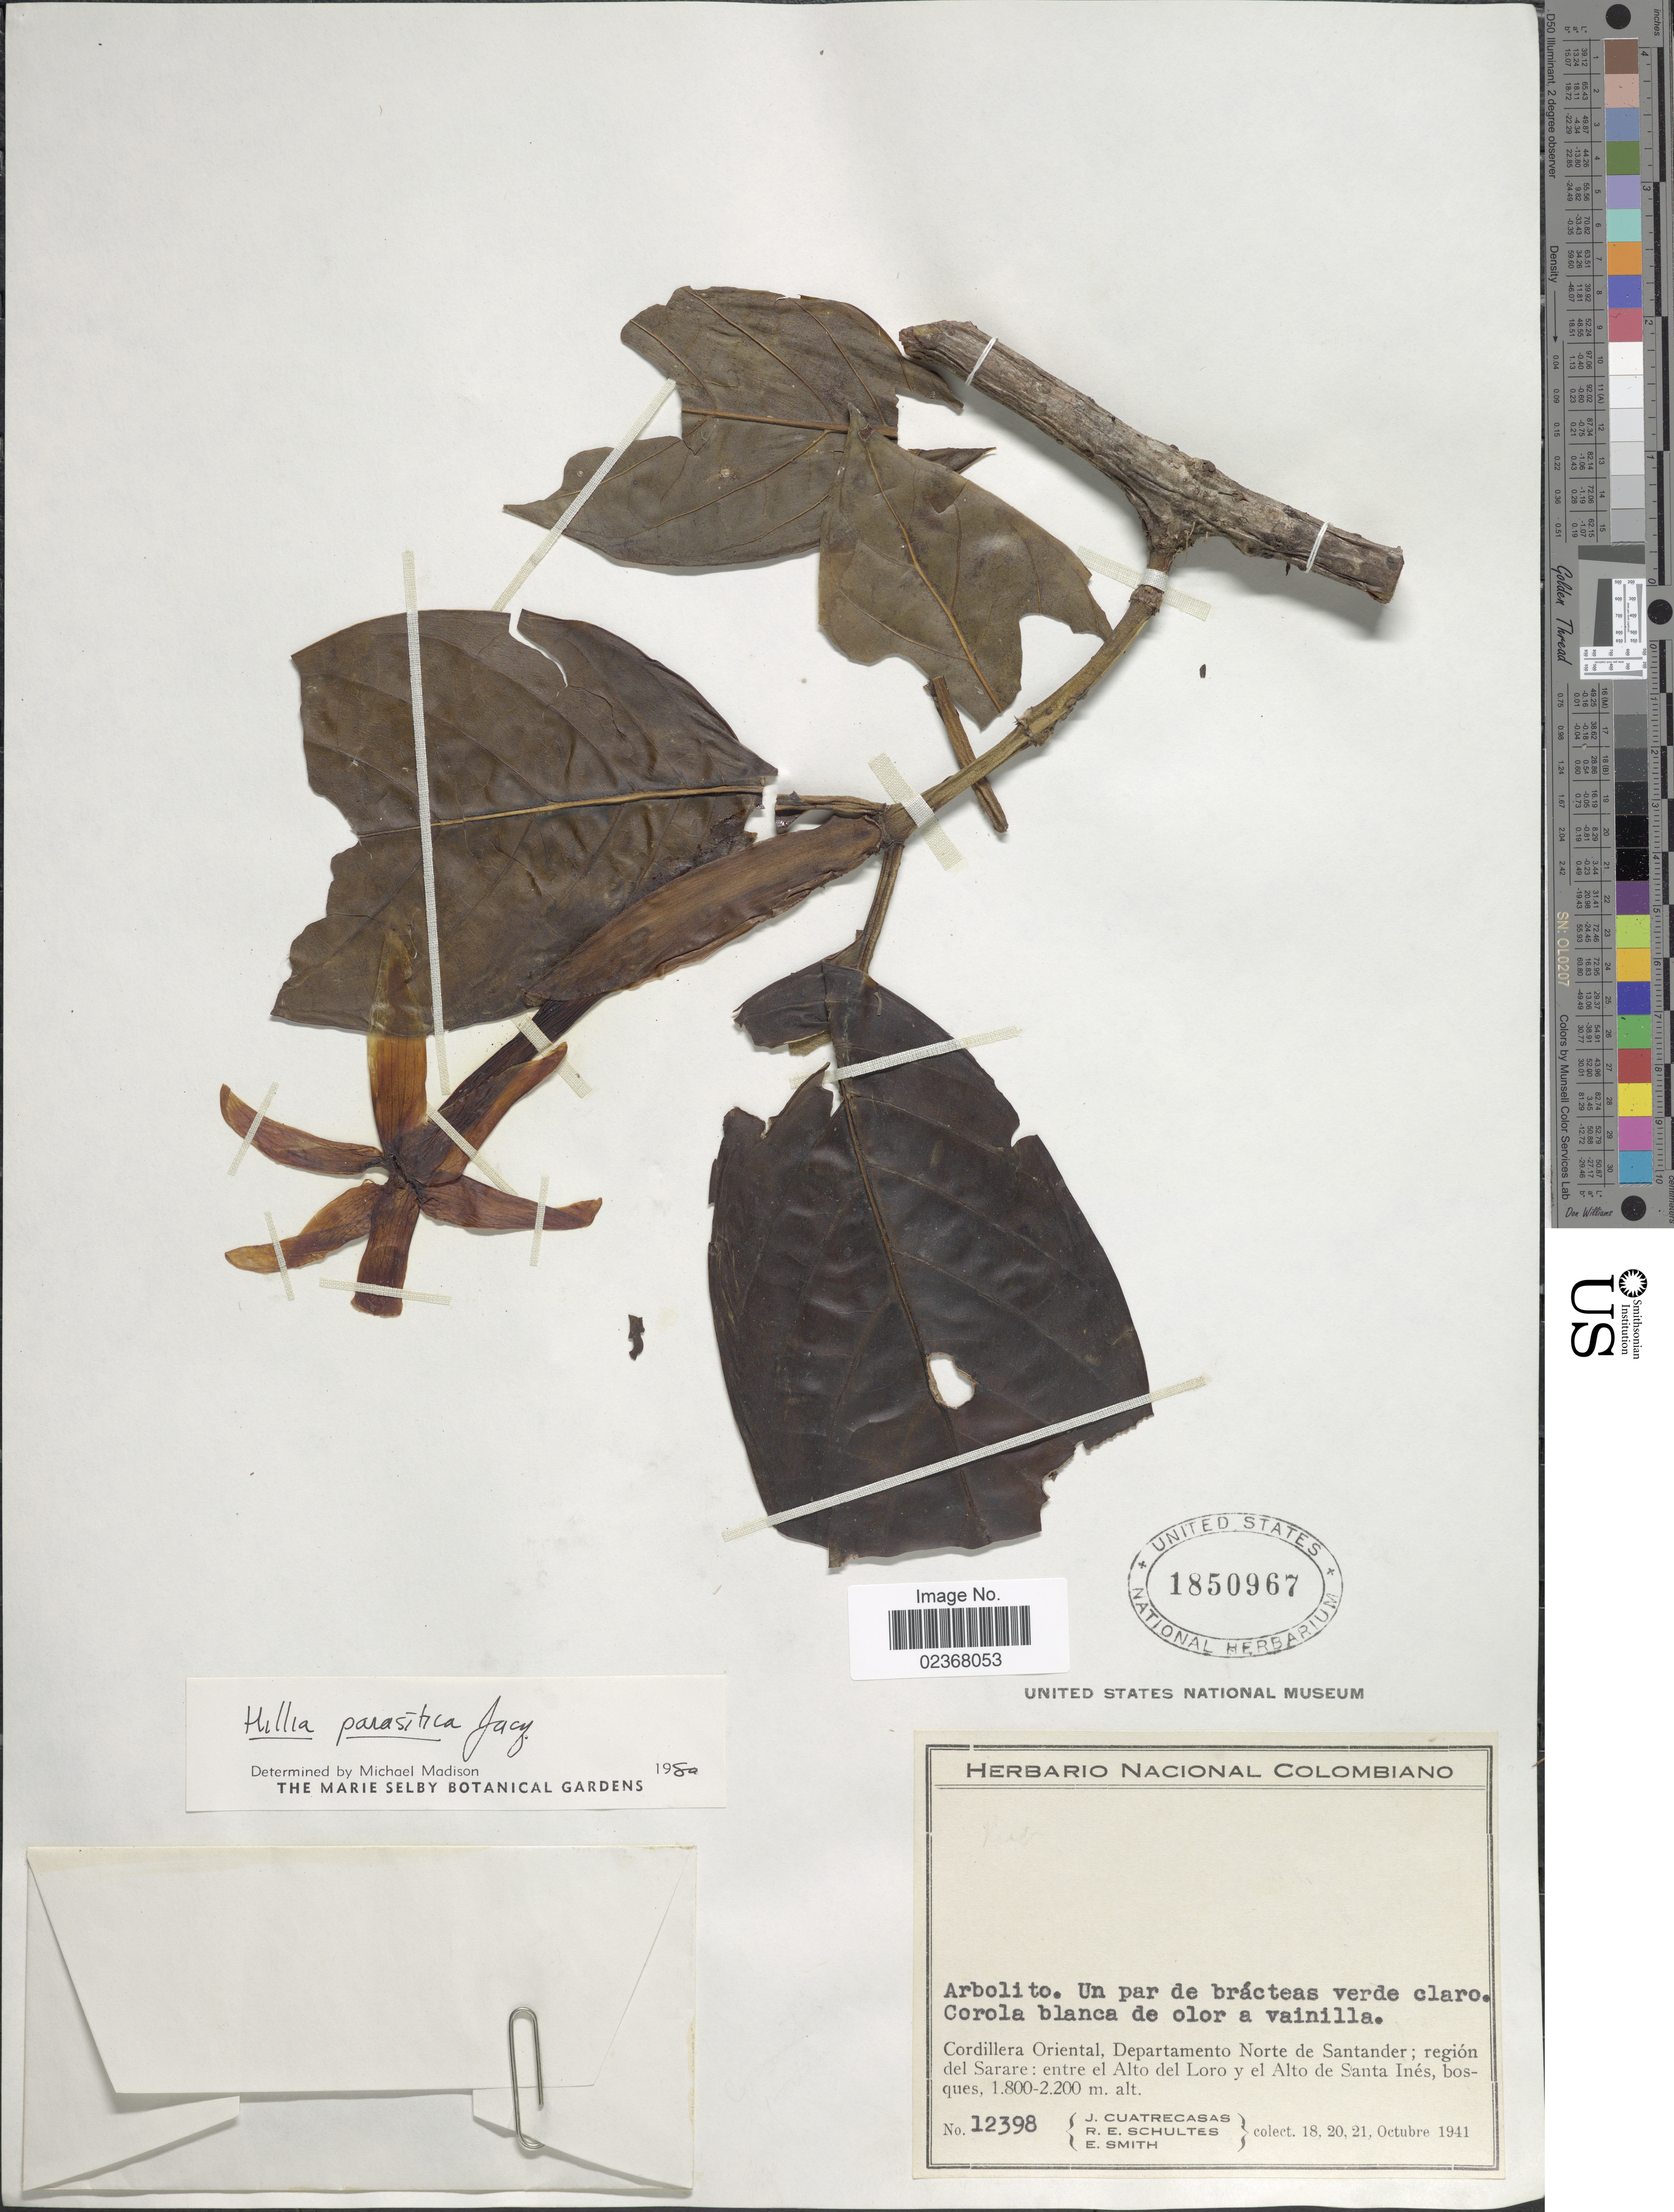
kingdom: Plantae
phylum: Tracheophyta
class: Magnoliopsida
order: Gentianales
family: Rubiaceae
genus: Hillia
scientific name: Hillia parasitica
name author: Jacq.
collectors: J. Cuatrecasas, R. E. Schultes & E. Smith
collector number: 12398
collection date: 1941-10-18/1941-10-21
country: Colombia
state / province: Norte de Santander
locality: Cordillera Oriental, Departamento Norte de Santander: region del Sarare, entre el Alto del Loro y Alto de Santa Ines, bosques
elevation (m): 1800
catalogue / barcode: US 1850967